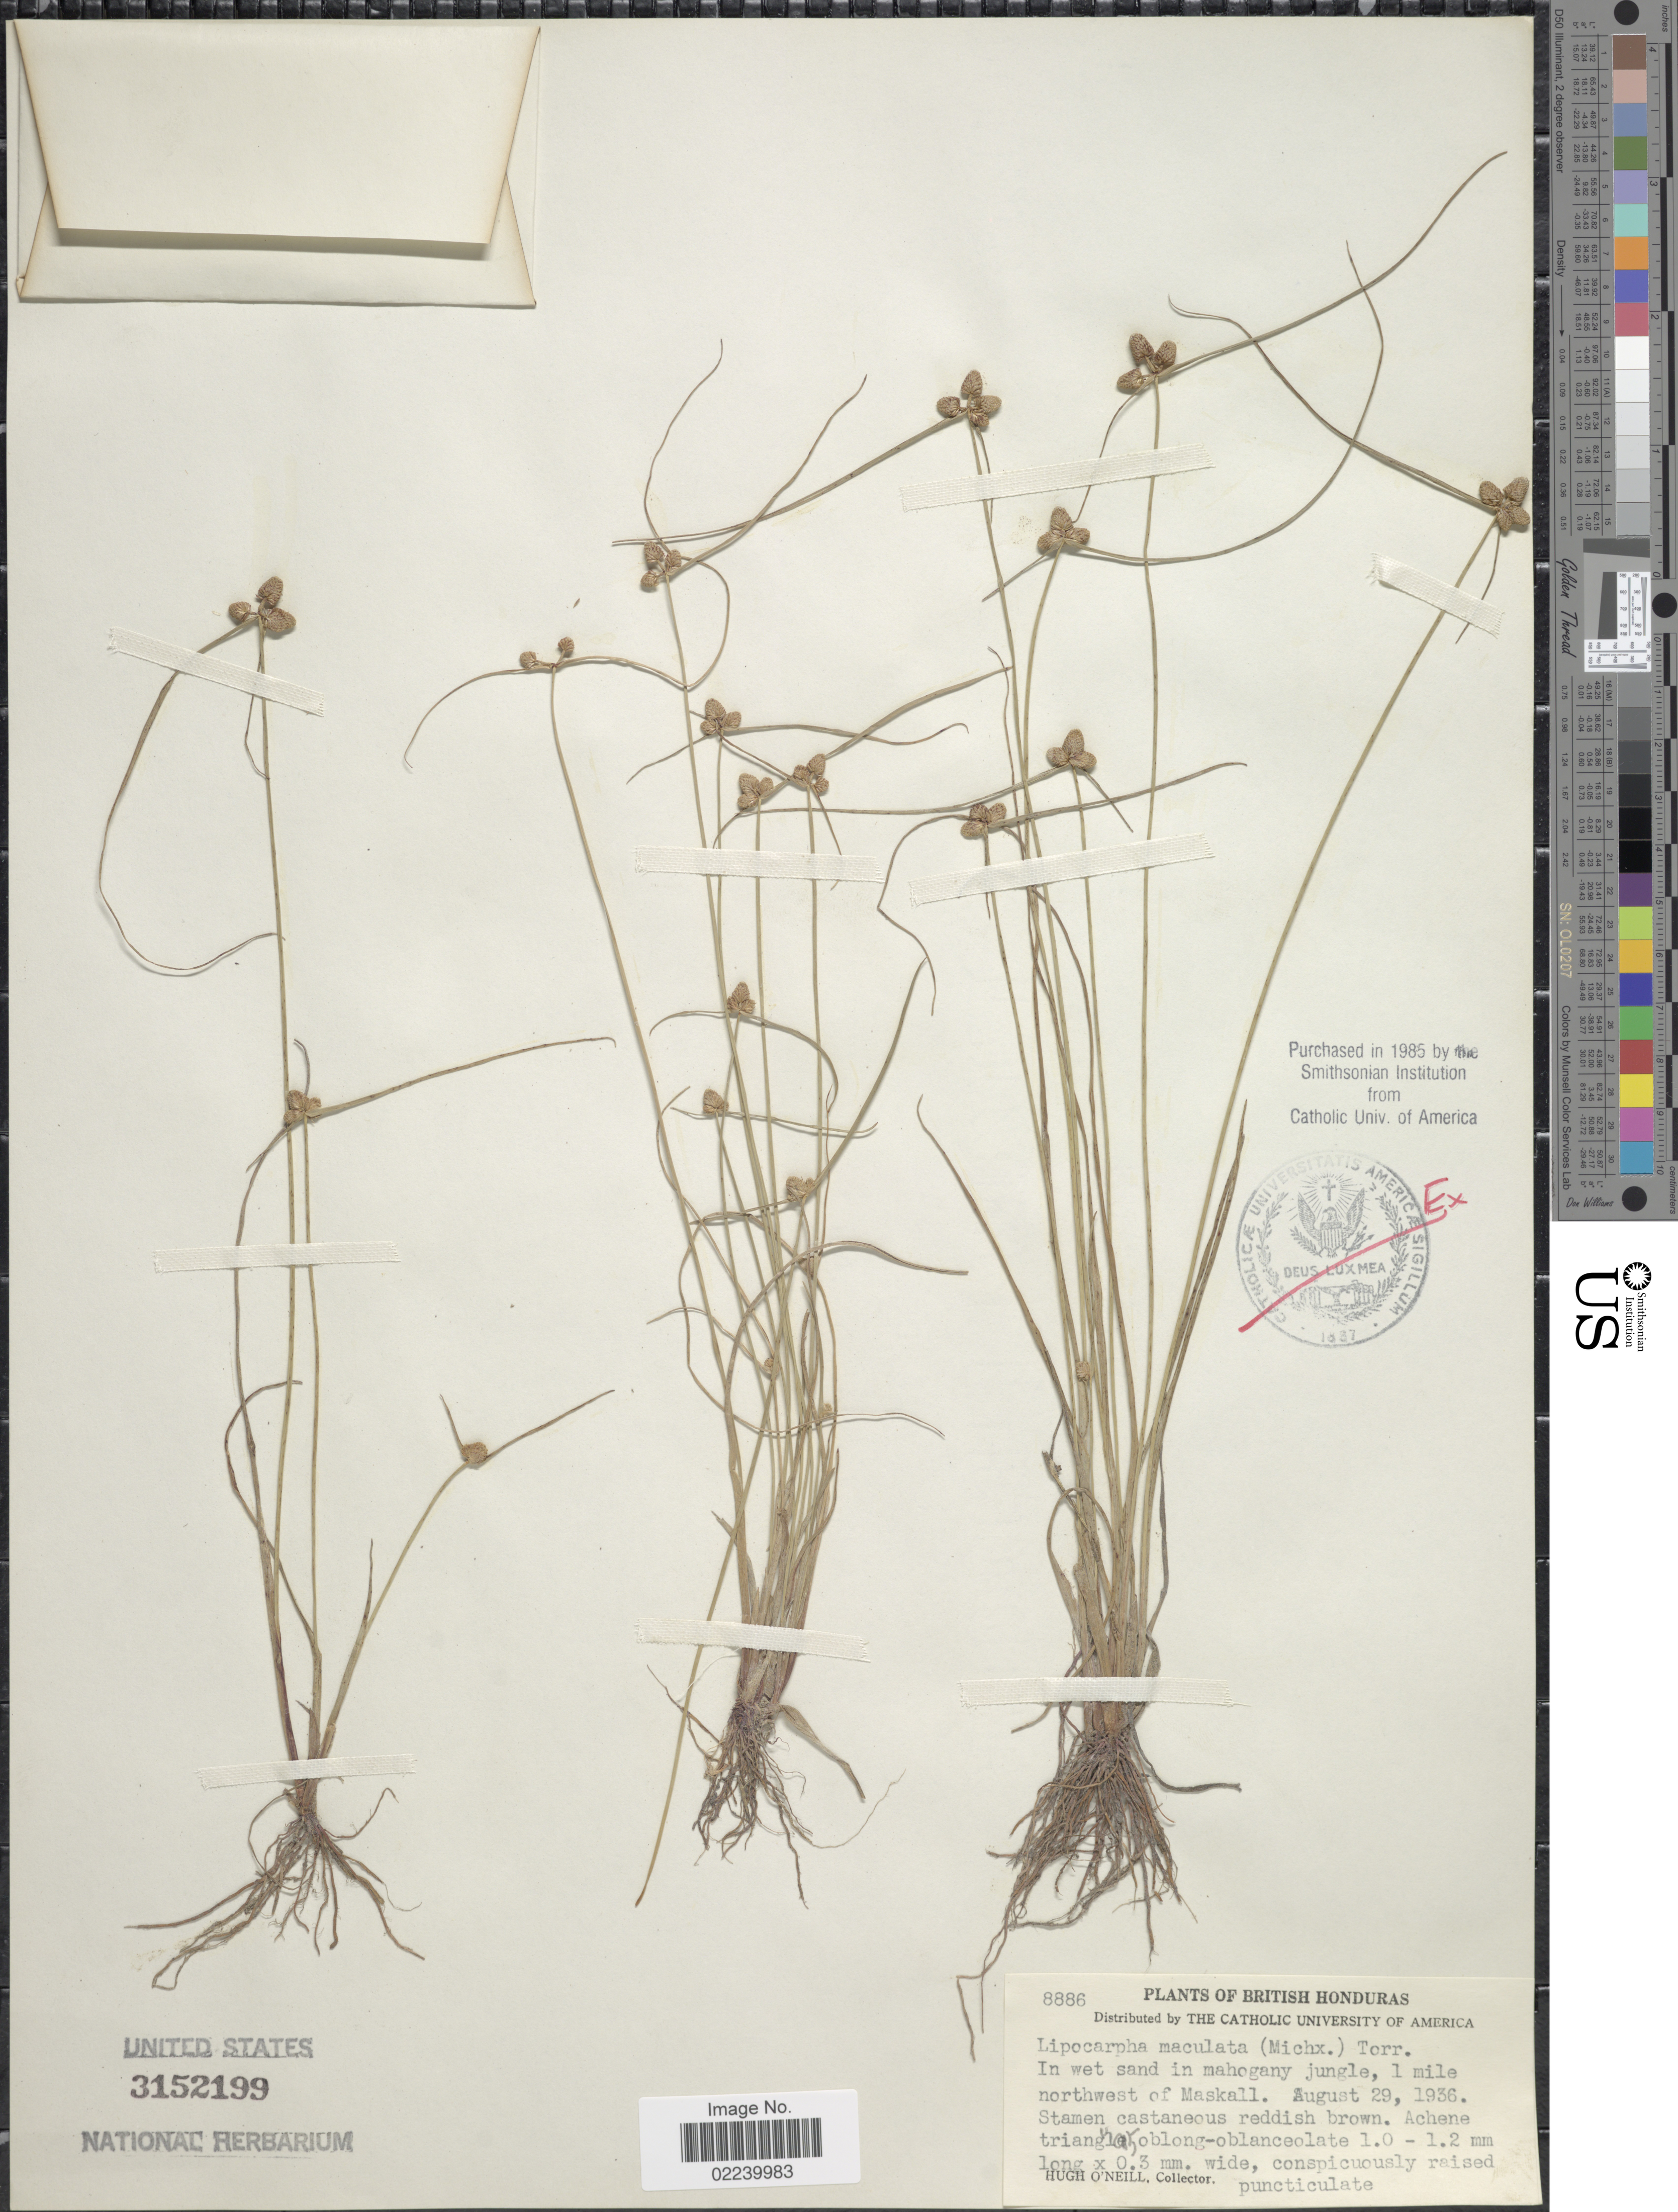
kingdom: Plantae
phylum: Tracheophyta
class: Liliopsida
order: Poales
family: Cyperaceae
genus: Cyperus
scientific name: Cyperus salzmannianus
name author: (Steud.) Bauters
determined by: Strong, M. T., (US), Smithsonian Institution - National Museum of Natural History (UNITED STATES)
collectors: H. O'Neill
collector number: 8886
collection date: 1936-08-29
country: Belize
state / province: Belize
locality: British Honduras, in wet sand in mahogany jungle, 1 mile northwest of Maskall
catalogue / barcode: US 3152199